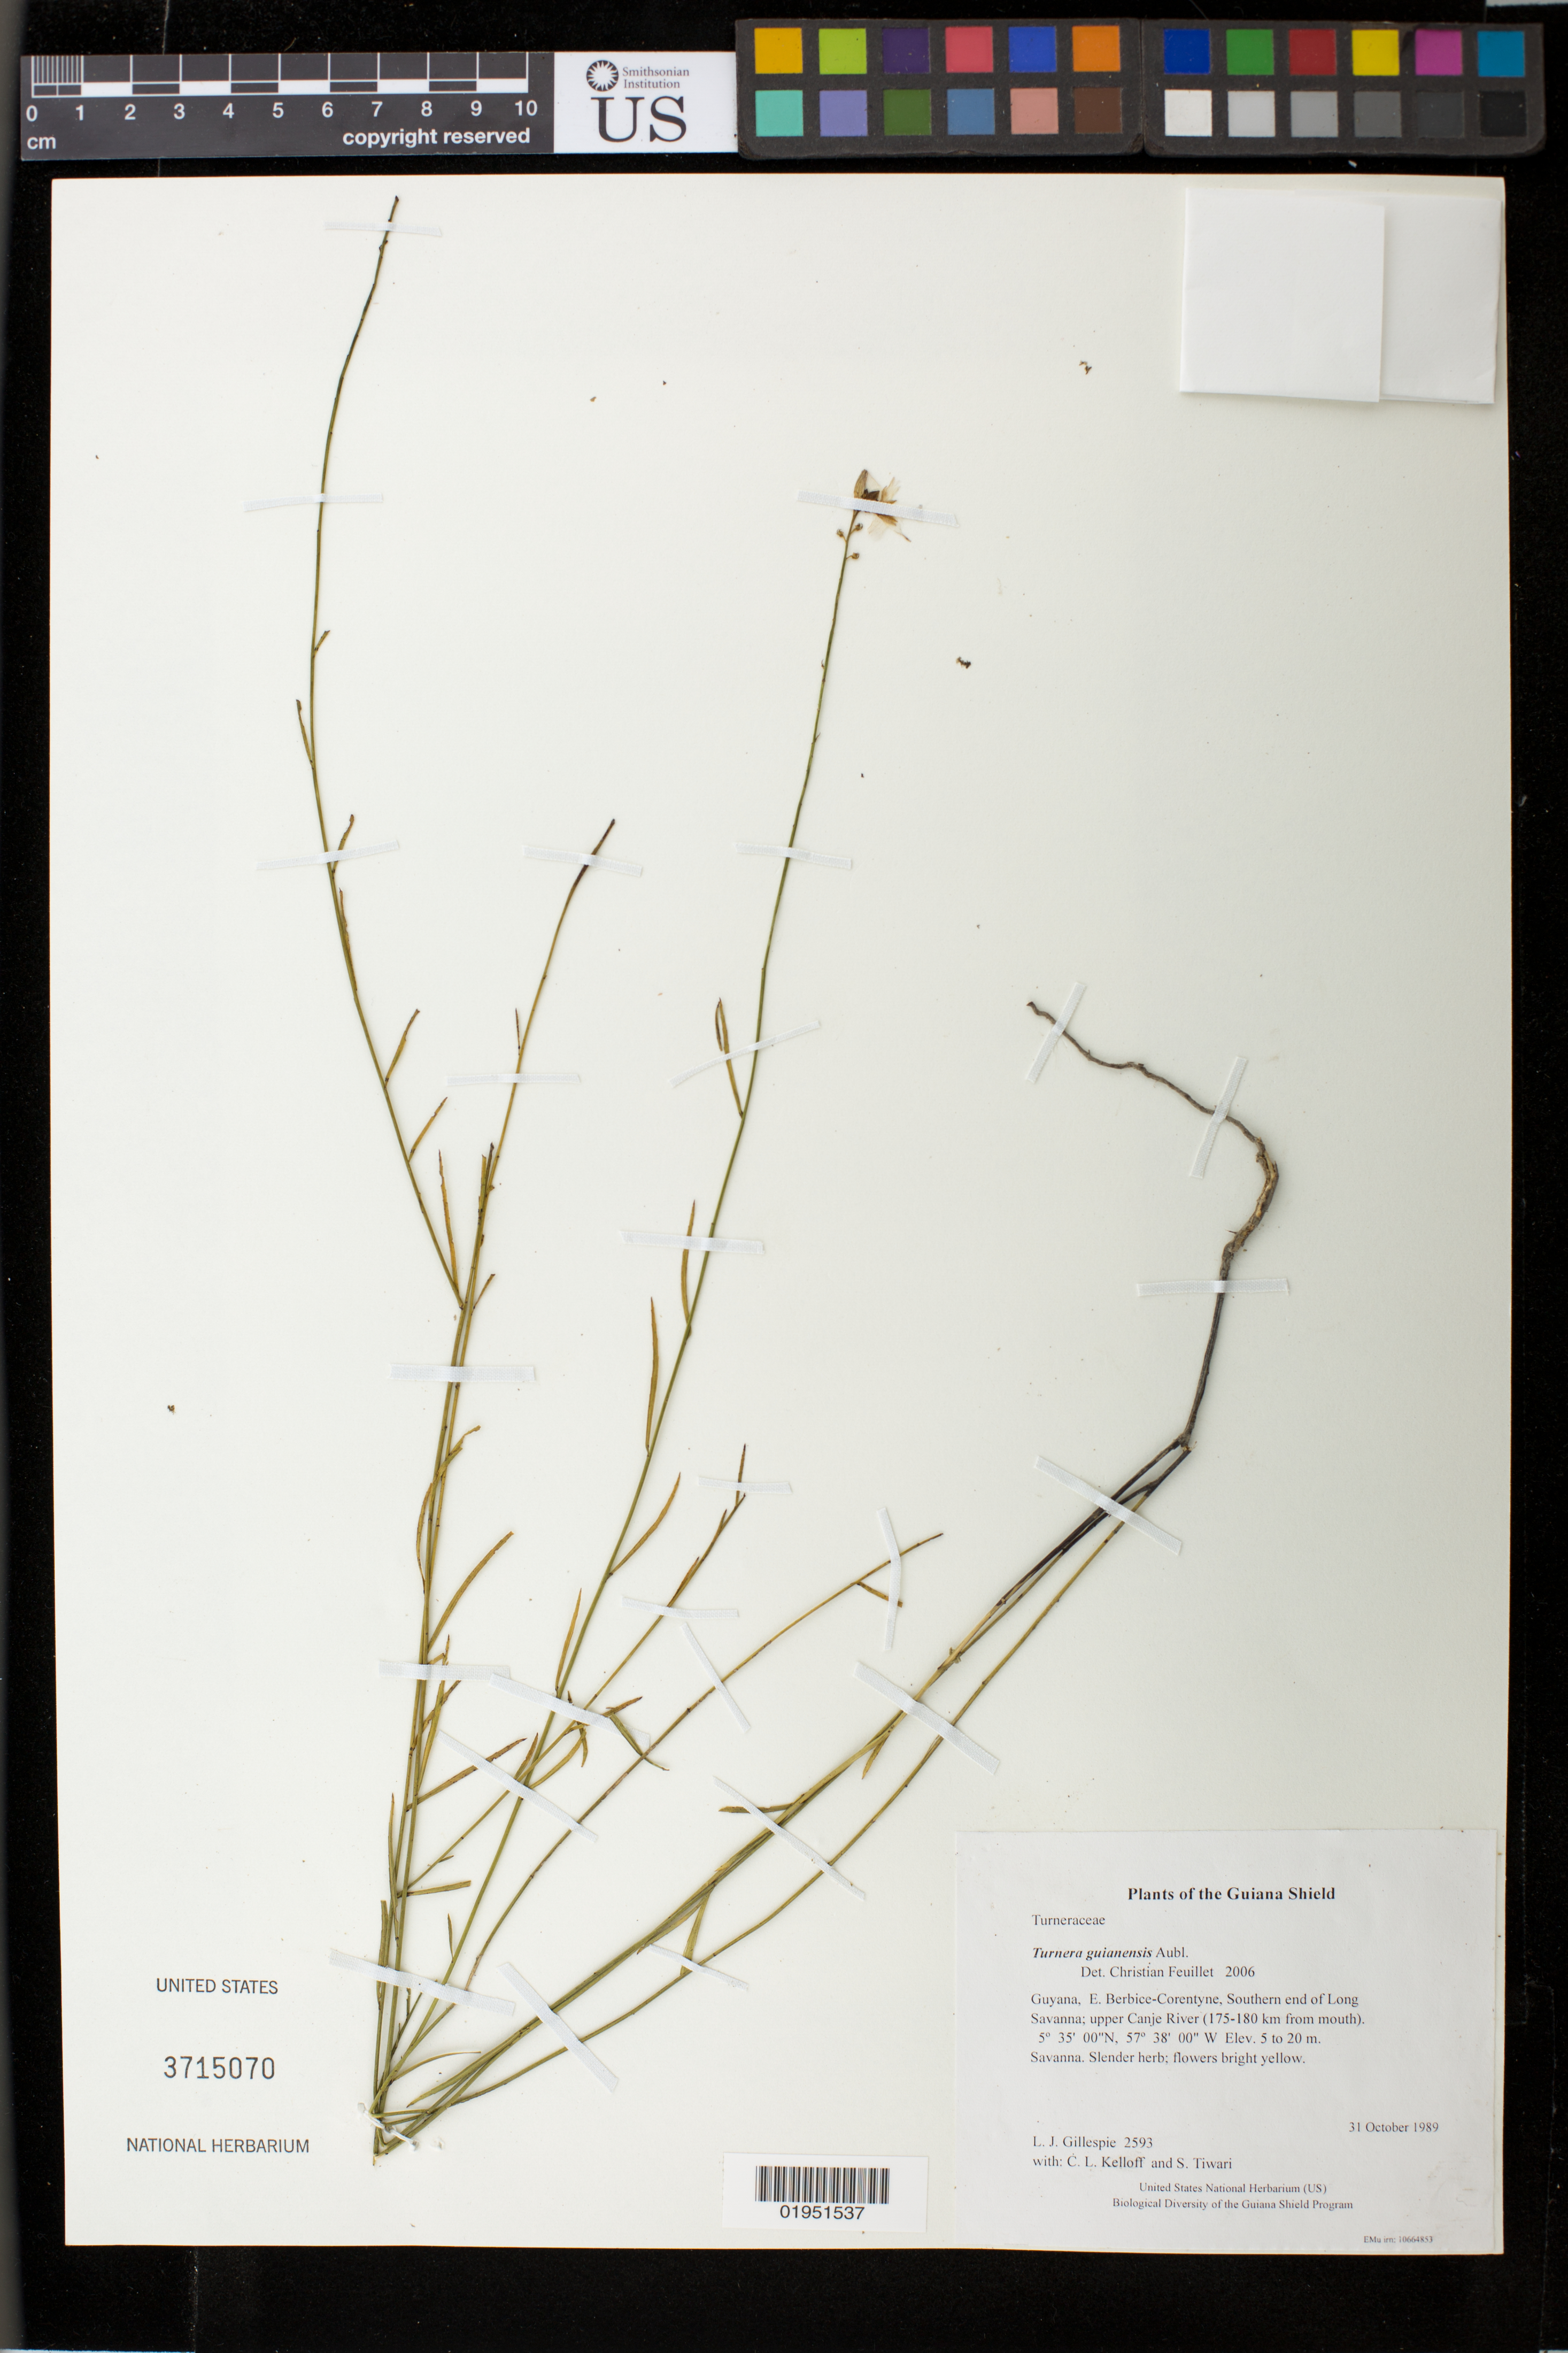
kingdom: Plantae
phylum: Tracheophyta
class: Magnoliopsida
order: Malpighiales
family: Turneraceae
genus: Turnera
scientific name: Turnera guianensis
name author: Aubl.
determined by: Feuillet, C.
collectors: L. J. Gillespie, C. L. Kelloff & S. Tiwari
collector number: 2593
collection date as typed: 31 October 1989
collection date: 1989-10-31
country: Guyana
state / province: E. Berbice-Corentyne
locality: Southern end of Long Savanna; upper Canje River (175-180 km from mouth)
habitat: Savanna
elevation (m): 5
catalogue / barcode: US 3715070